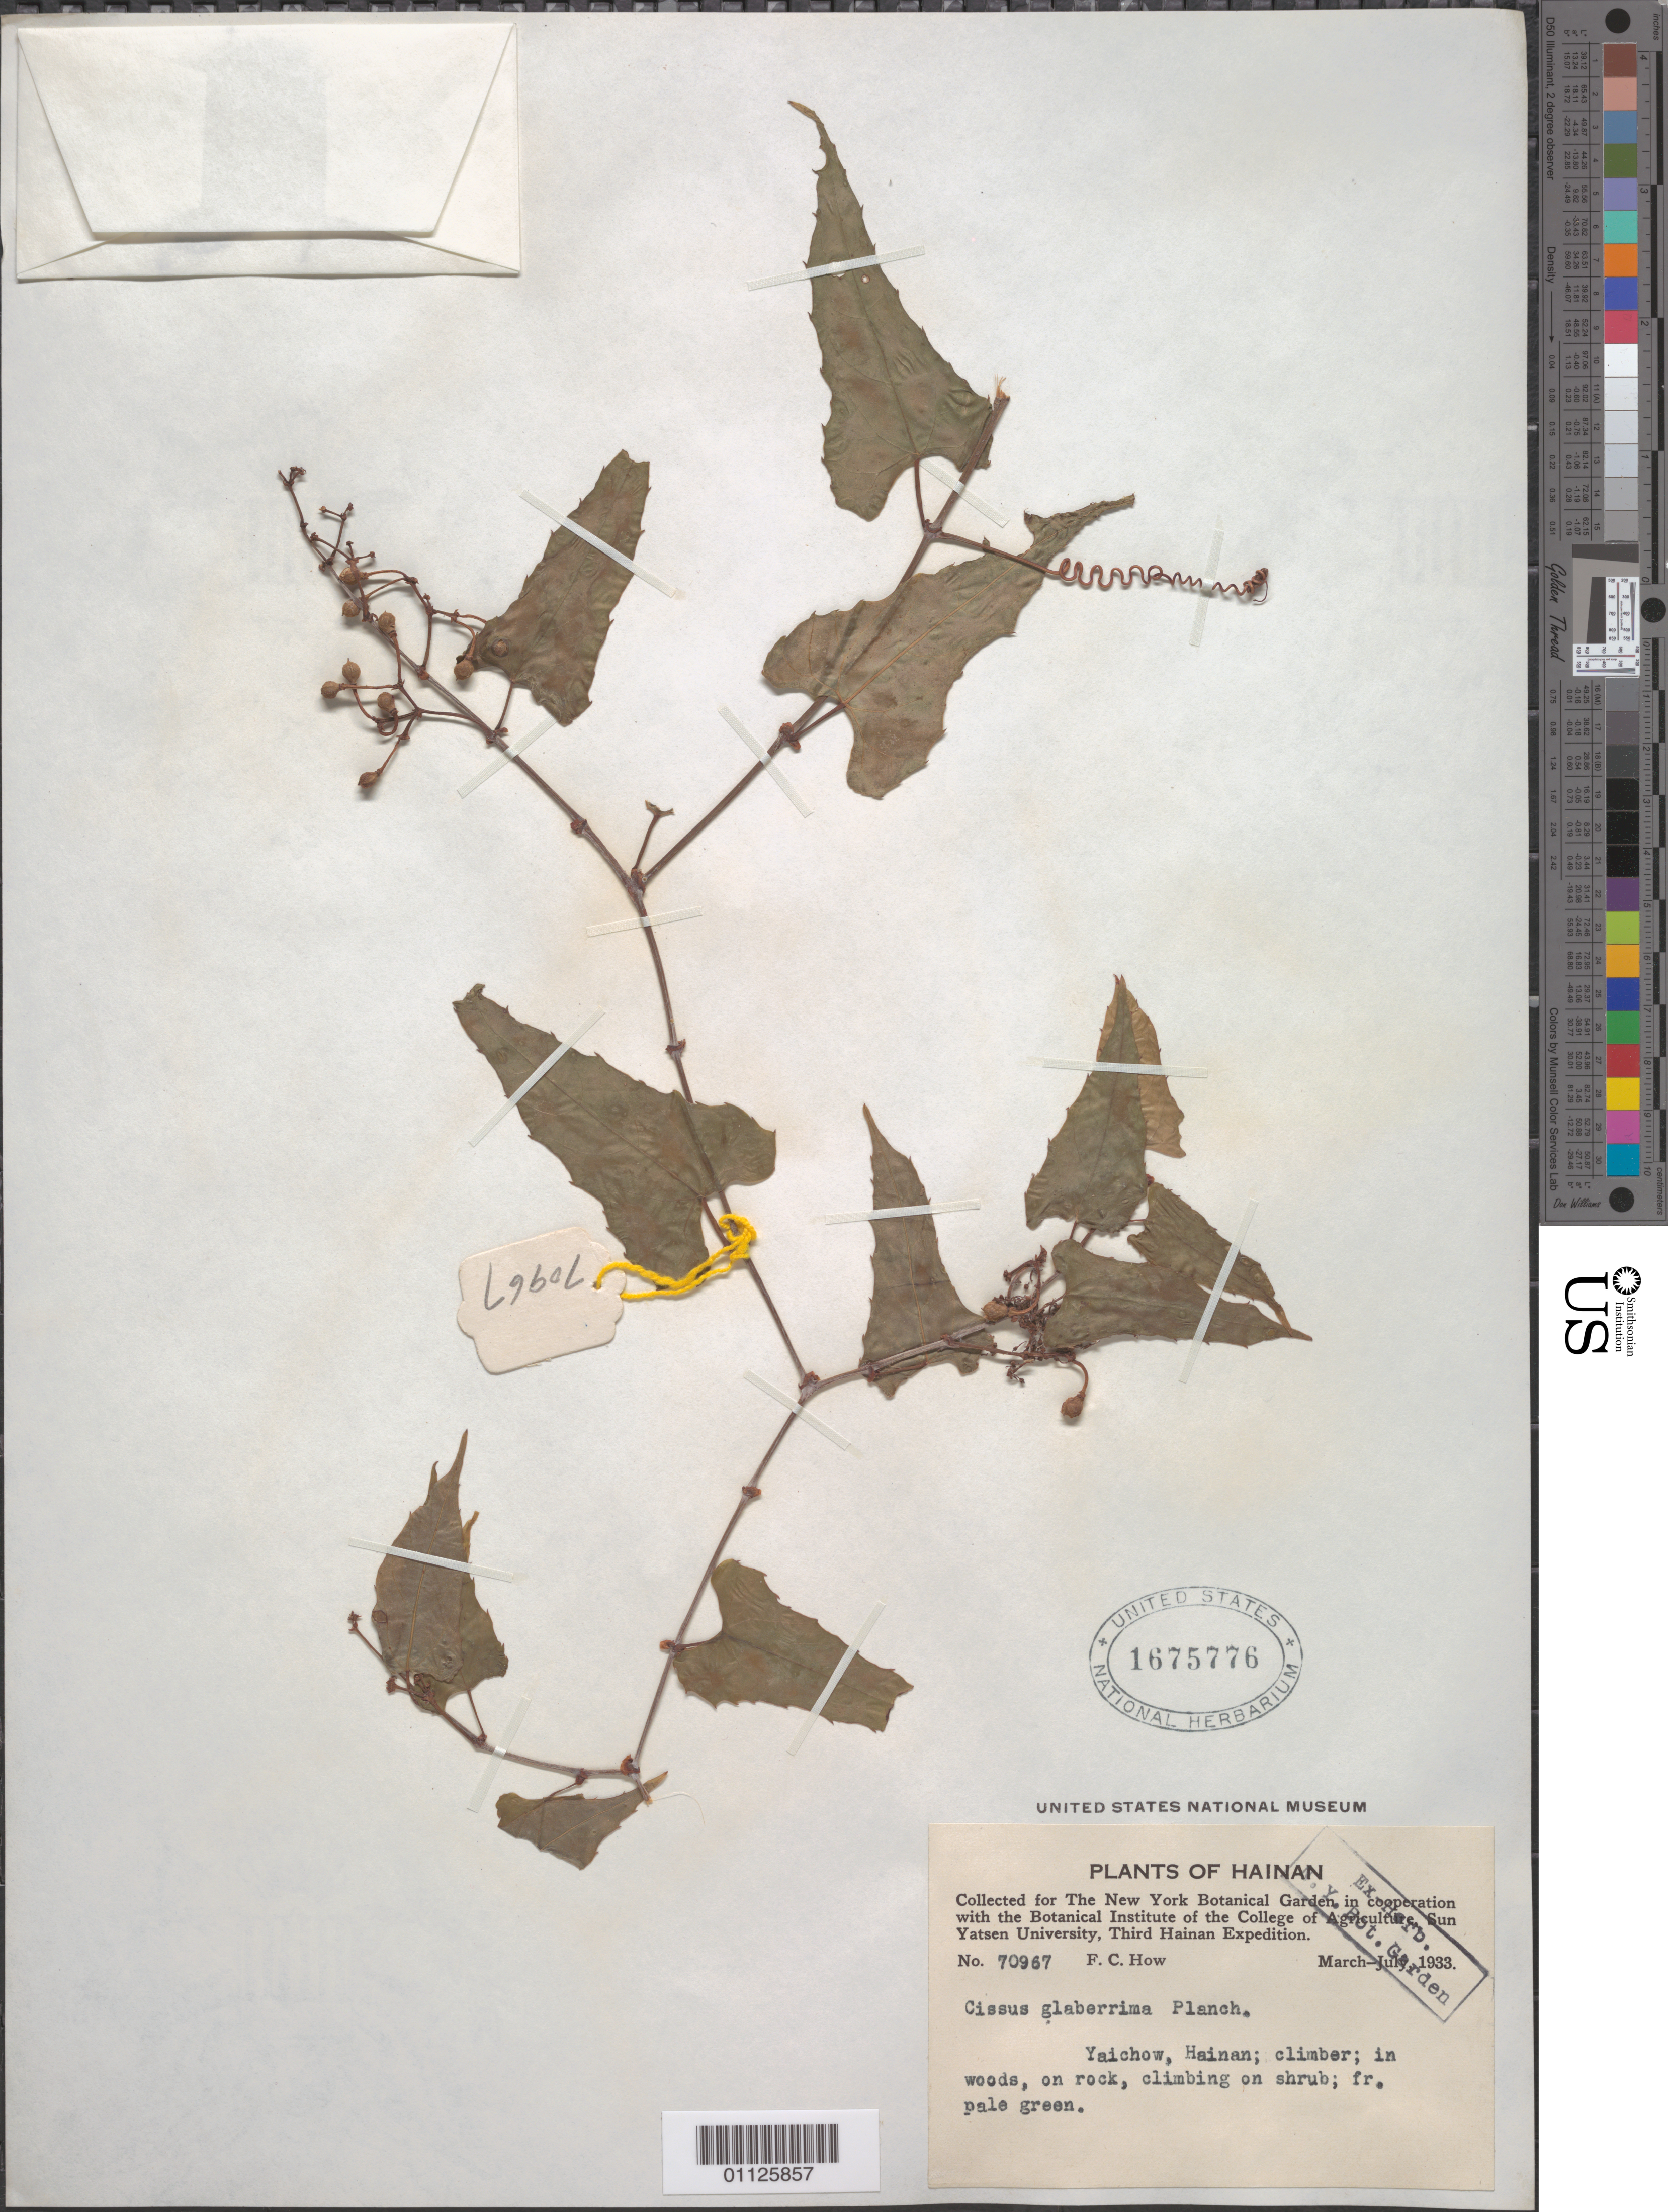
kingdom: Plantae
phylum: Tracheophyta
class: Magnoliopsida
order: Vitales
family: Vitaceae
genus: Cissus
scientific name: Cissus glaberrima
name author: Planch.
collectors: F. C. How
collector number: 70967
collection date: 1933-03/1933-07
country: China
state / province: Hainan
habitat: Climber; in woods, on rock, climbing on shrub.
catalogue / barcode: US 1675776